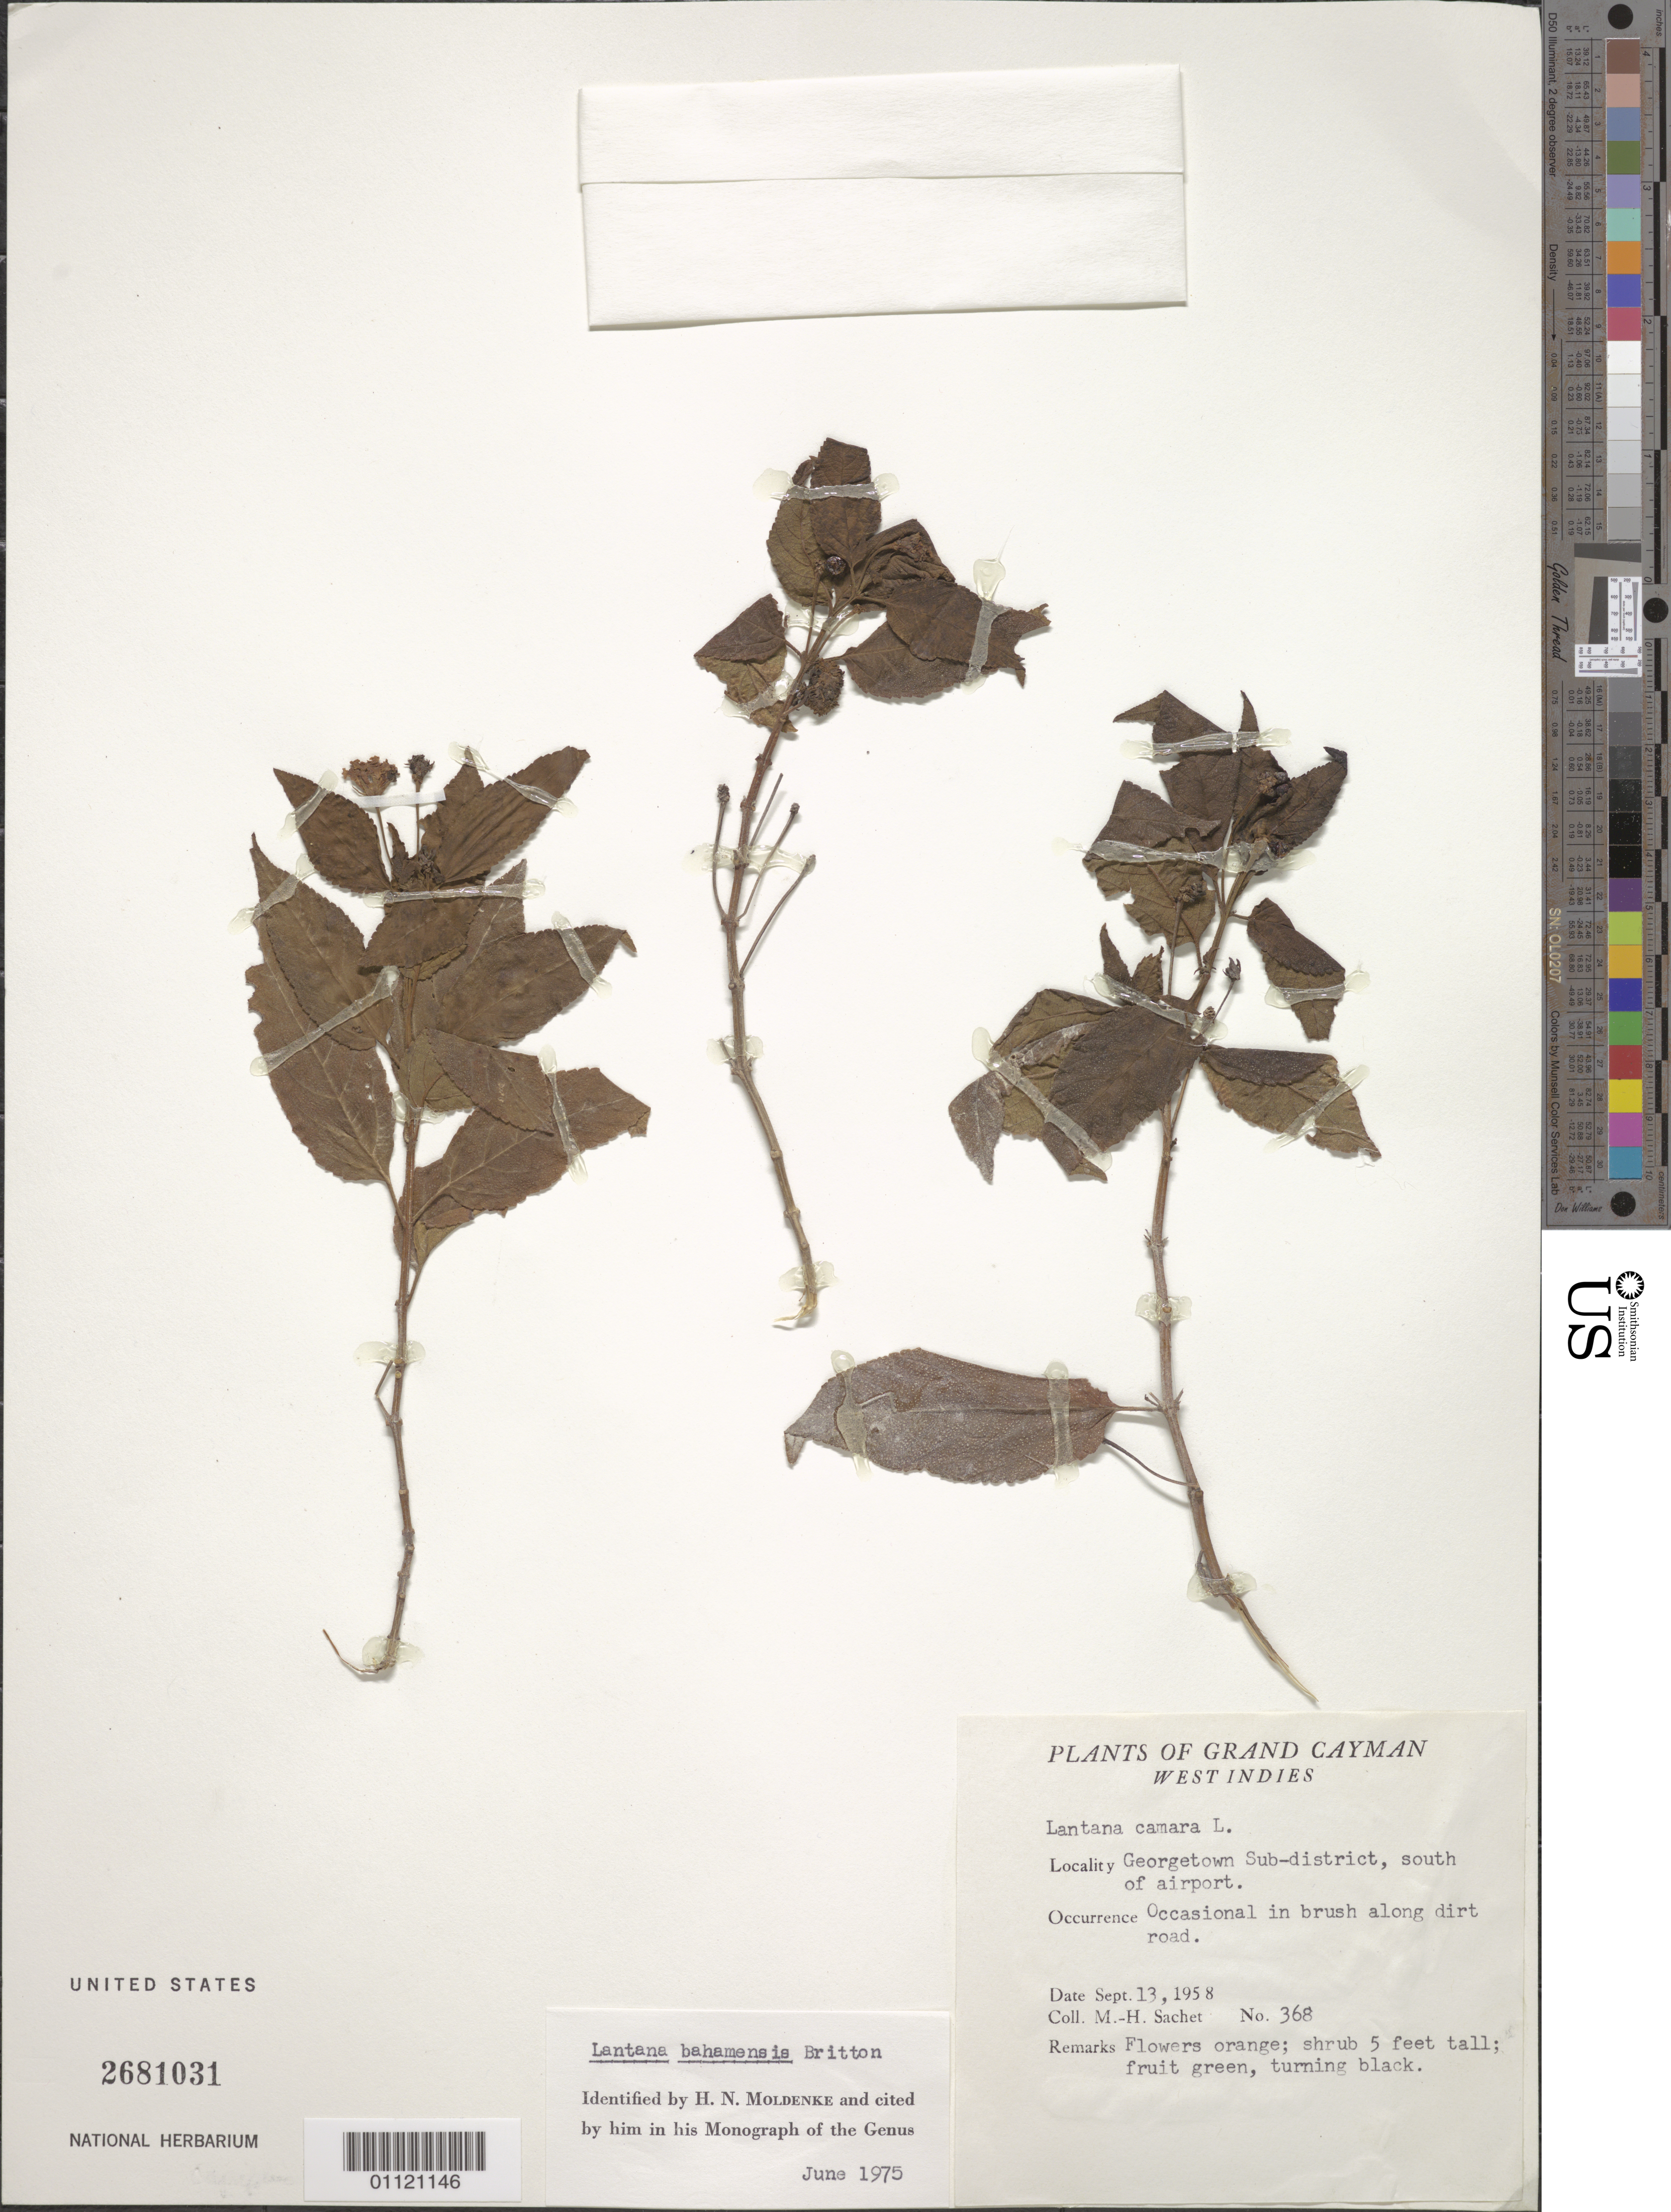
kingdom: Plantae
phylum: Tracheophyta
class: Magnoliopsida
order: Lamiales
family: Verbenaceae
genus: Lantana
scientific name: Lantana bahamensis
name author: Britton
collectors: M.-H. Sachet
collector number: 368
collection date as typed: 13 Sep 1958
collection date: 1958-09-13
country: Cayman Islands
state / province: Georgetown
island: Grand Cayman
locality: Georgetown Sub-district, S of airport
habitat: occasional in brush along dirt road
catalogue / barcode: US 2681031